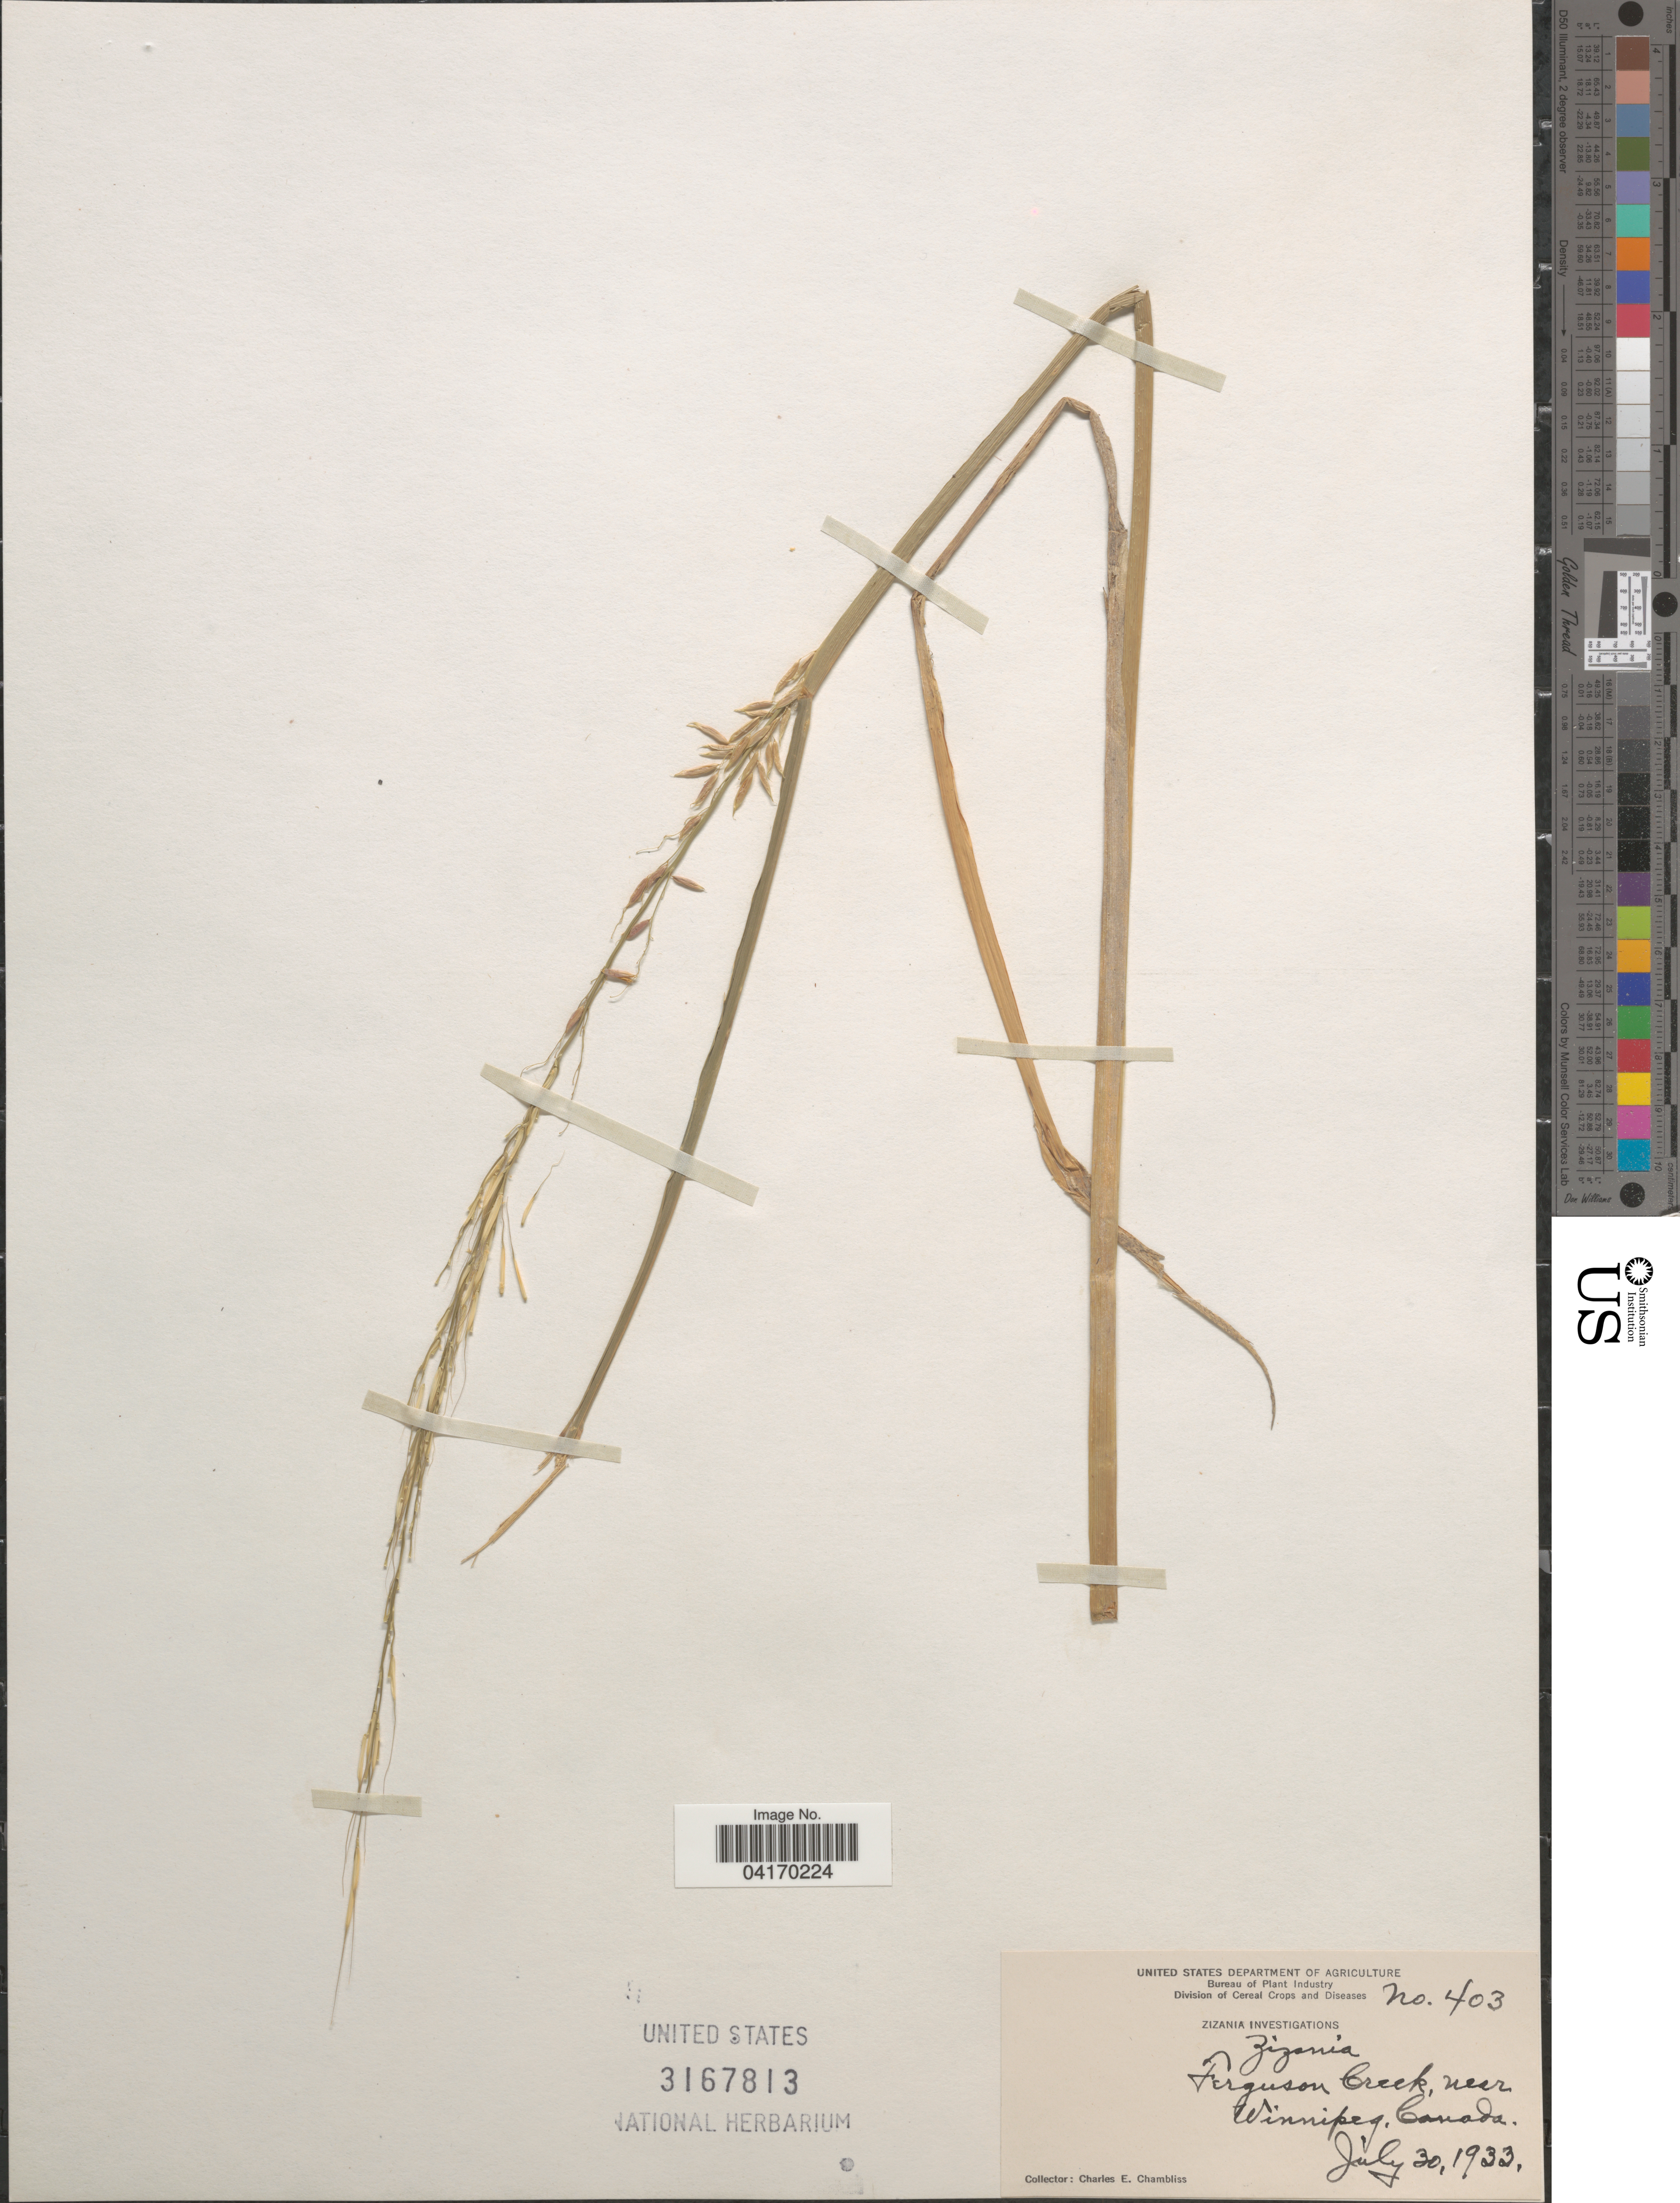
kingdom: Plantae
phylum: Tracheophyta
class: Liliopsida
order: Poales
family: Poaceae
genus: Zizania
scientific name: Zizania palustris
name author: L.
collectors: C. Chambliss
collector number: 403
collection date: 1933-07-30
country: Canada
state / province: Manitoba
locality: Ferguson Creek near Winnipeg.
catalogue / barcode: US 3167813